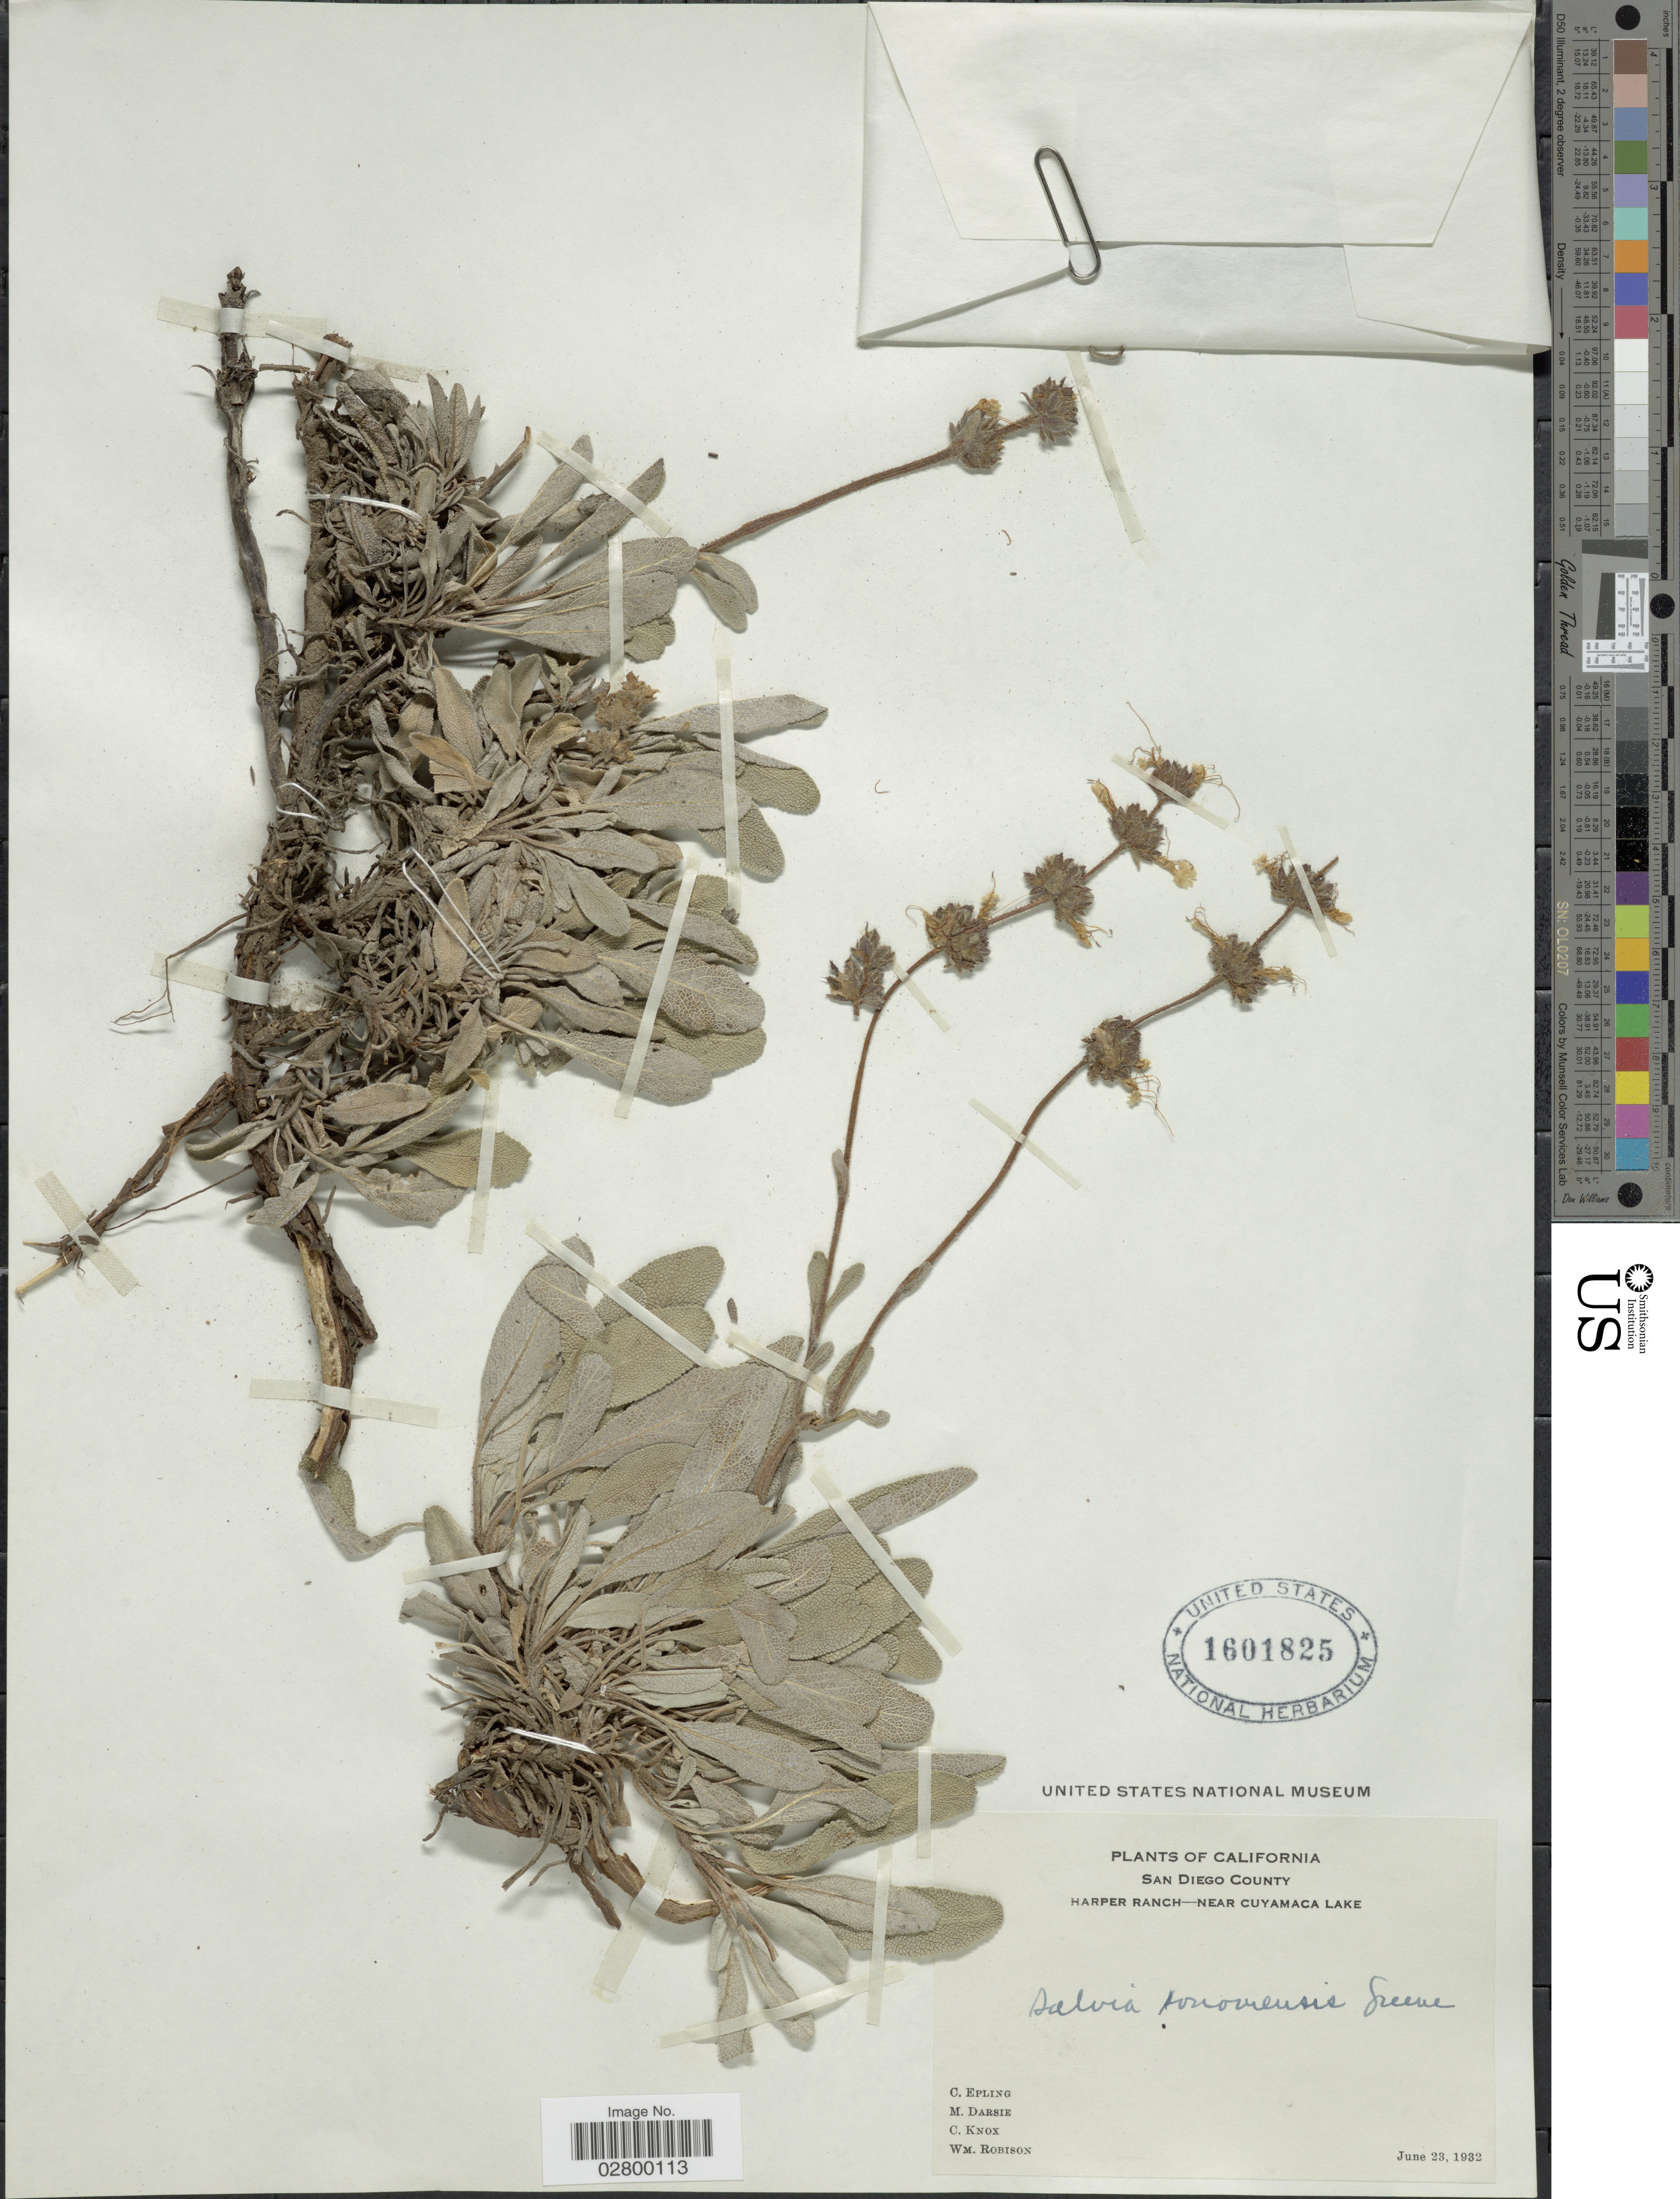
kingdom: Plantae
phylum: Tracheophyta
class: Magnoliopsida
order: Lamiales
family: Lamiaceae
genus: Salvia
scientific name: Salvia sonomensis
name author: Greene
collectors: C. C. Epling, M. Darsie, C. Knox & W. Robison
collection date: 1932-06-23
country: United States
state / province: California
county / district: San Diego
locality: San Diego County, Harper Ranch-Near Cuyamaca Lake.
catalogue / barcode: US 1601825